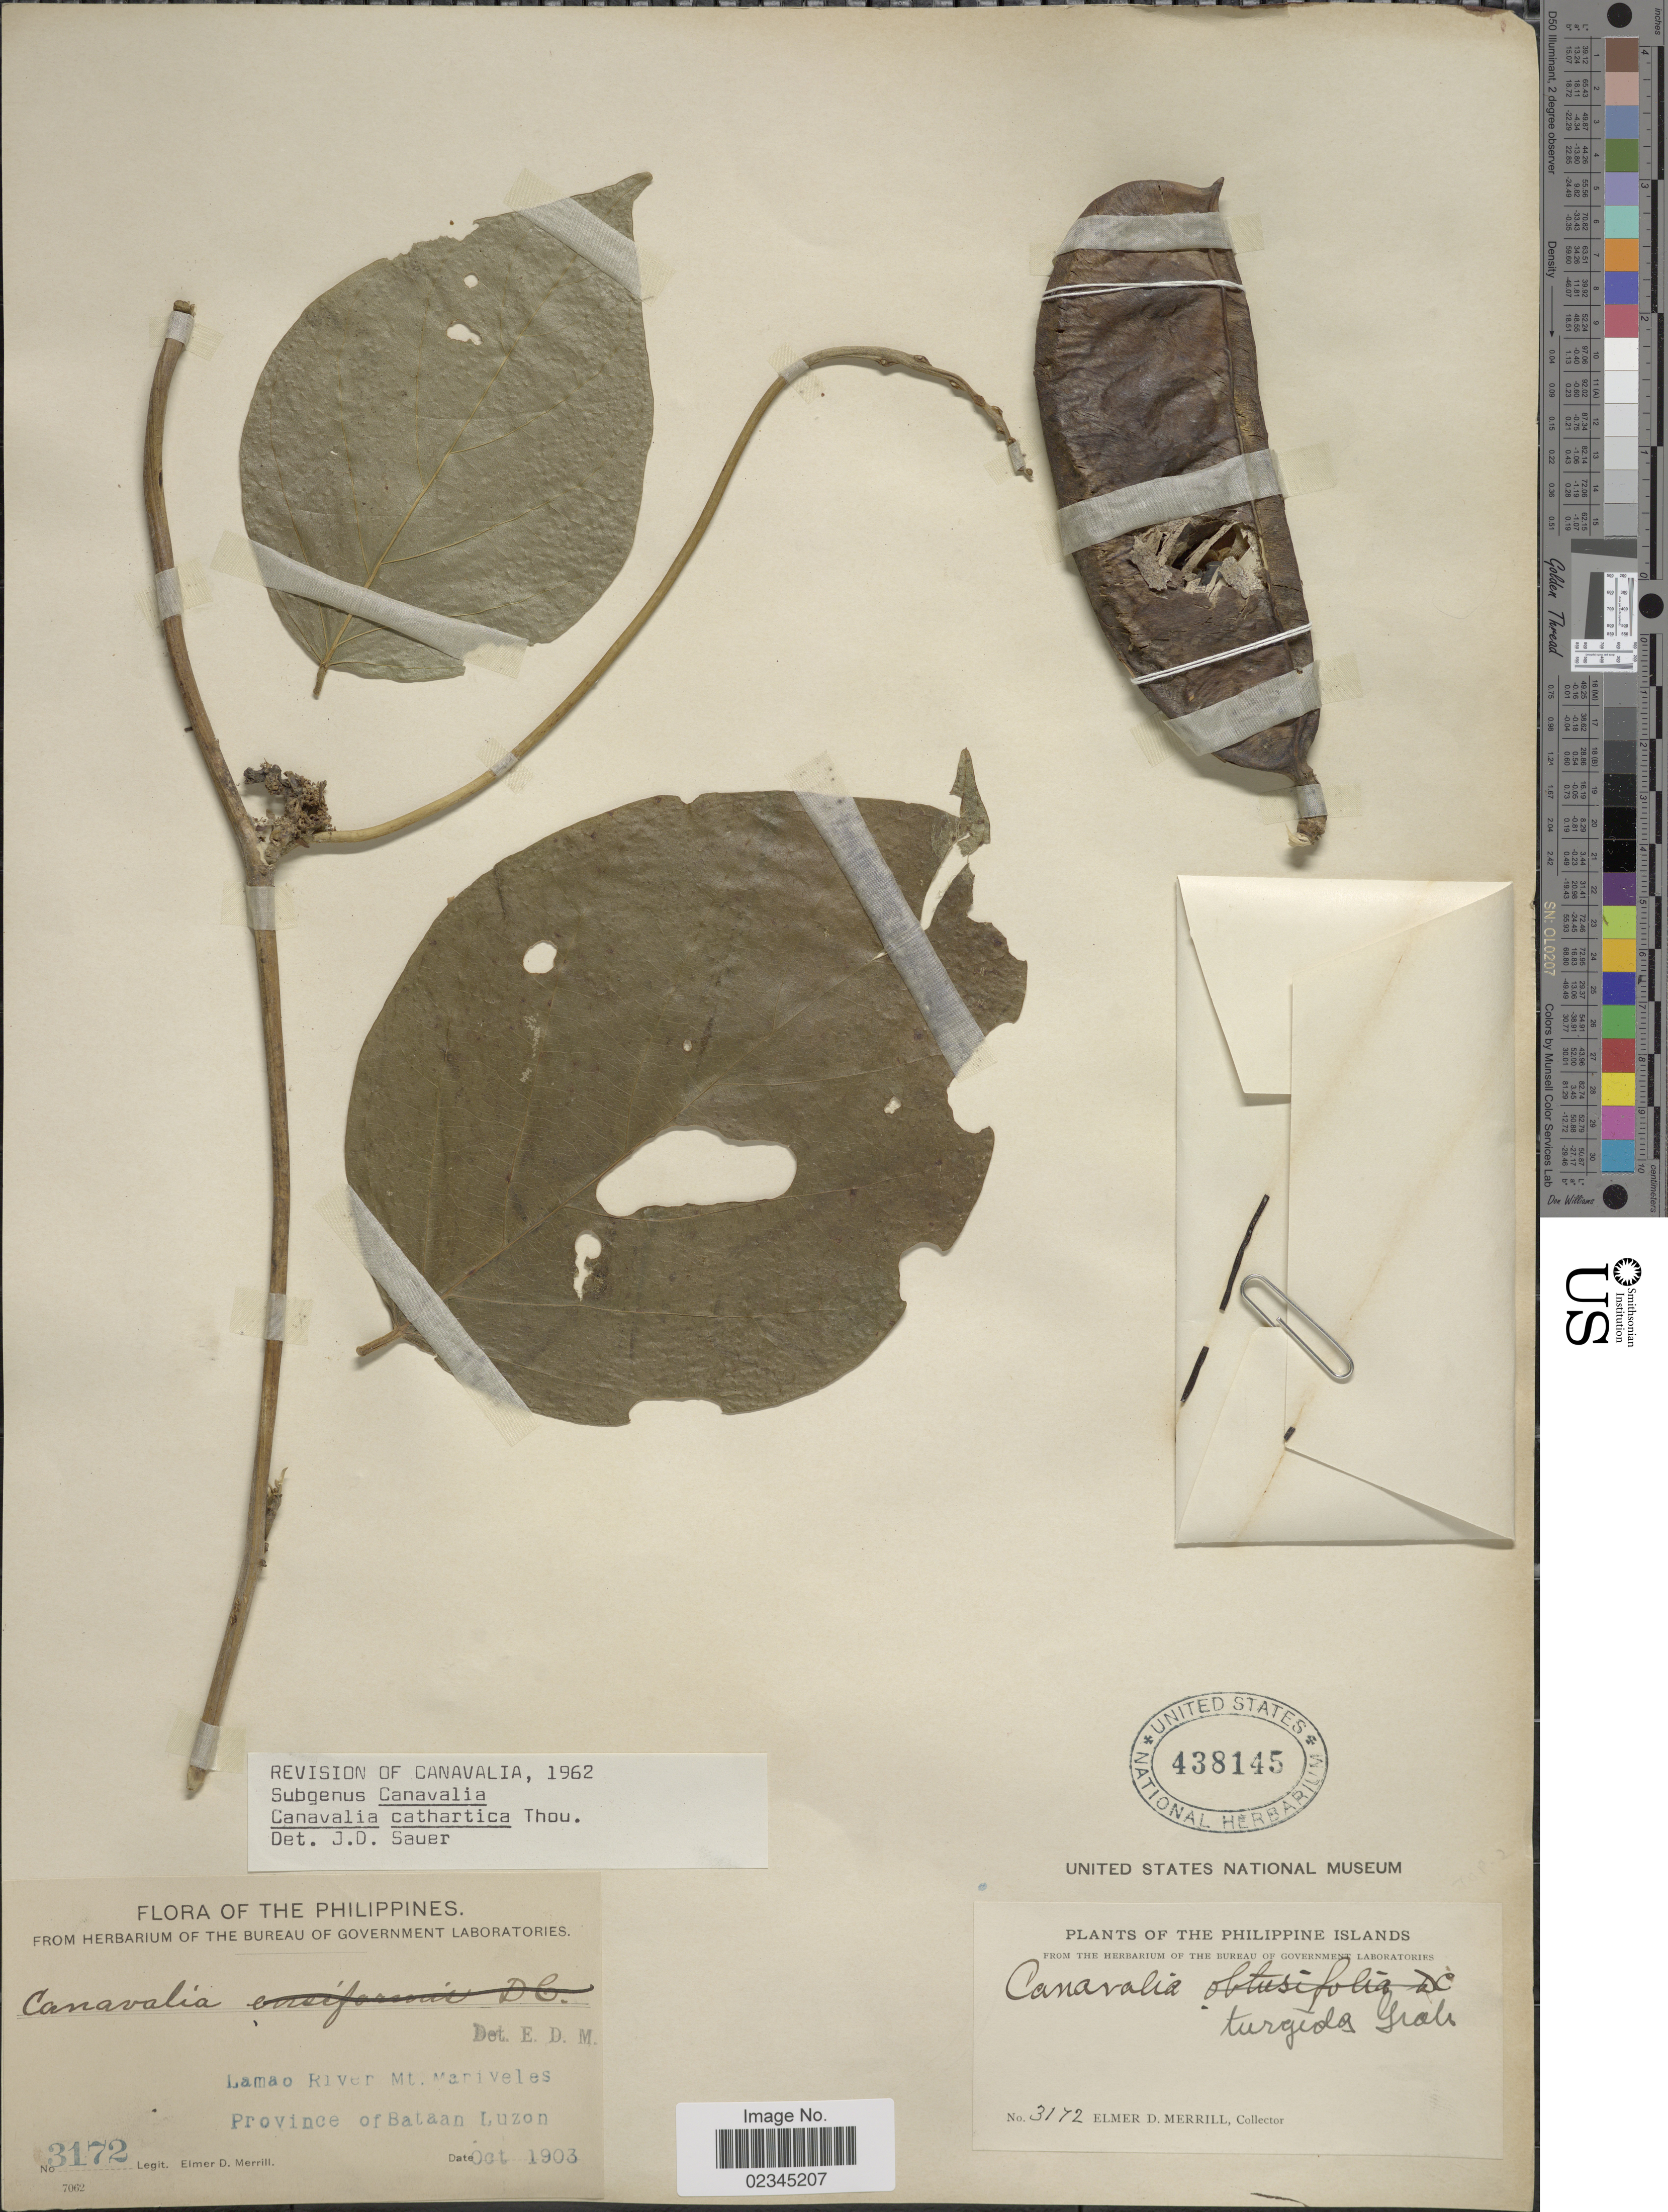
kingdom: Plantae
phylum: Tracheophyta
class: Magnoliopsida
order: Fabales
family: Fabaceae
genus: Canavalia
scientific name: Canavalia cathartica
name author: Thouars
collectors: E. D. Merrill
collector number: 3172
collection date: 1903-10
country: Philippines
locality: Lamao River Mt. Mariveles. Province of Bataan Luzon.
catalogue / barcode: US 438145